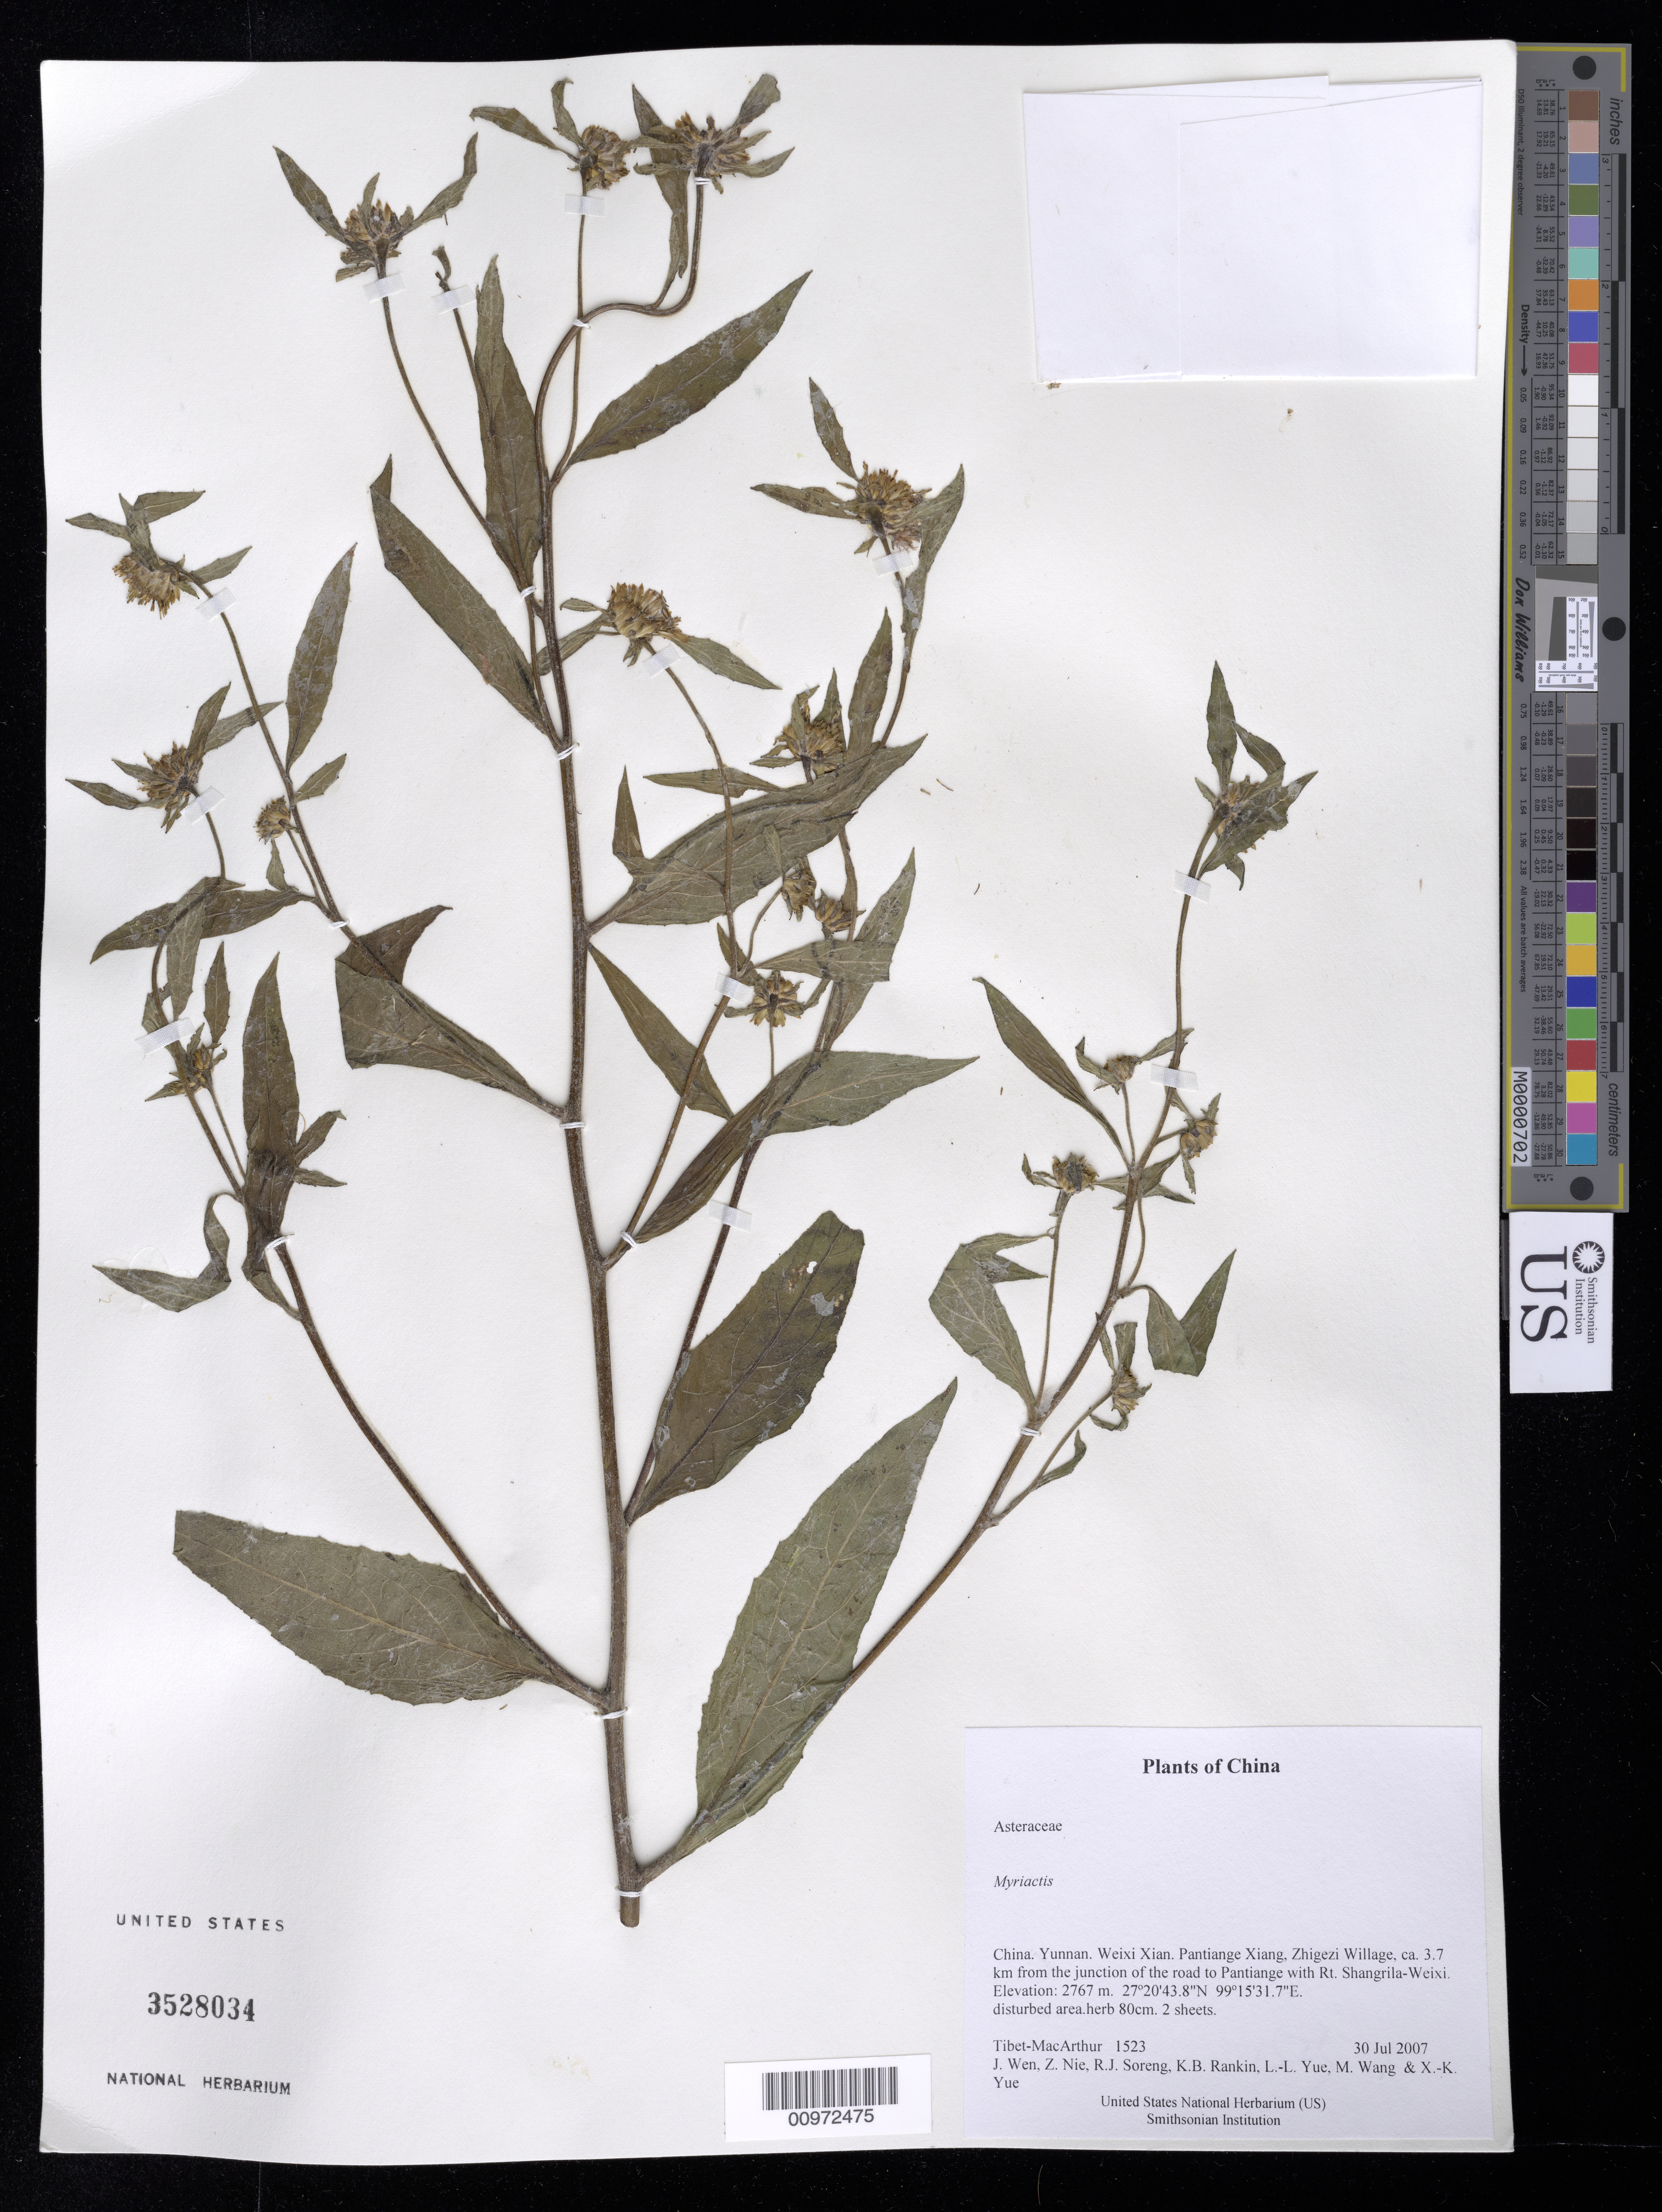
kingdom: Plantae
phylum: Tracheophyta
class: Magnoliopsida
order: Asterales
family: Asteraceae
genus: Myriactis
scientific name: Myriactis sp.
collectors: Tibet-MacArthur, J. Wen, Z. Nie, R. J. Soreng, K. Rankin, L. Yue, M. Wang & X. Yue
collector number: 1523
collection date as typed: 30 Jul 2007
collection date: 2007-07-30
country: China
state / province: Yunnan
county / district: Weixi Xian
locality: Pantiange Xiang, Zhigezi Willage, ca. 3.7 km from the junction of the road to Pantiange with Rt. Shangrila-Weixi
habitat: disturbed area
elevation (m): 2767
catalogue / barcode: US 3528034